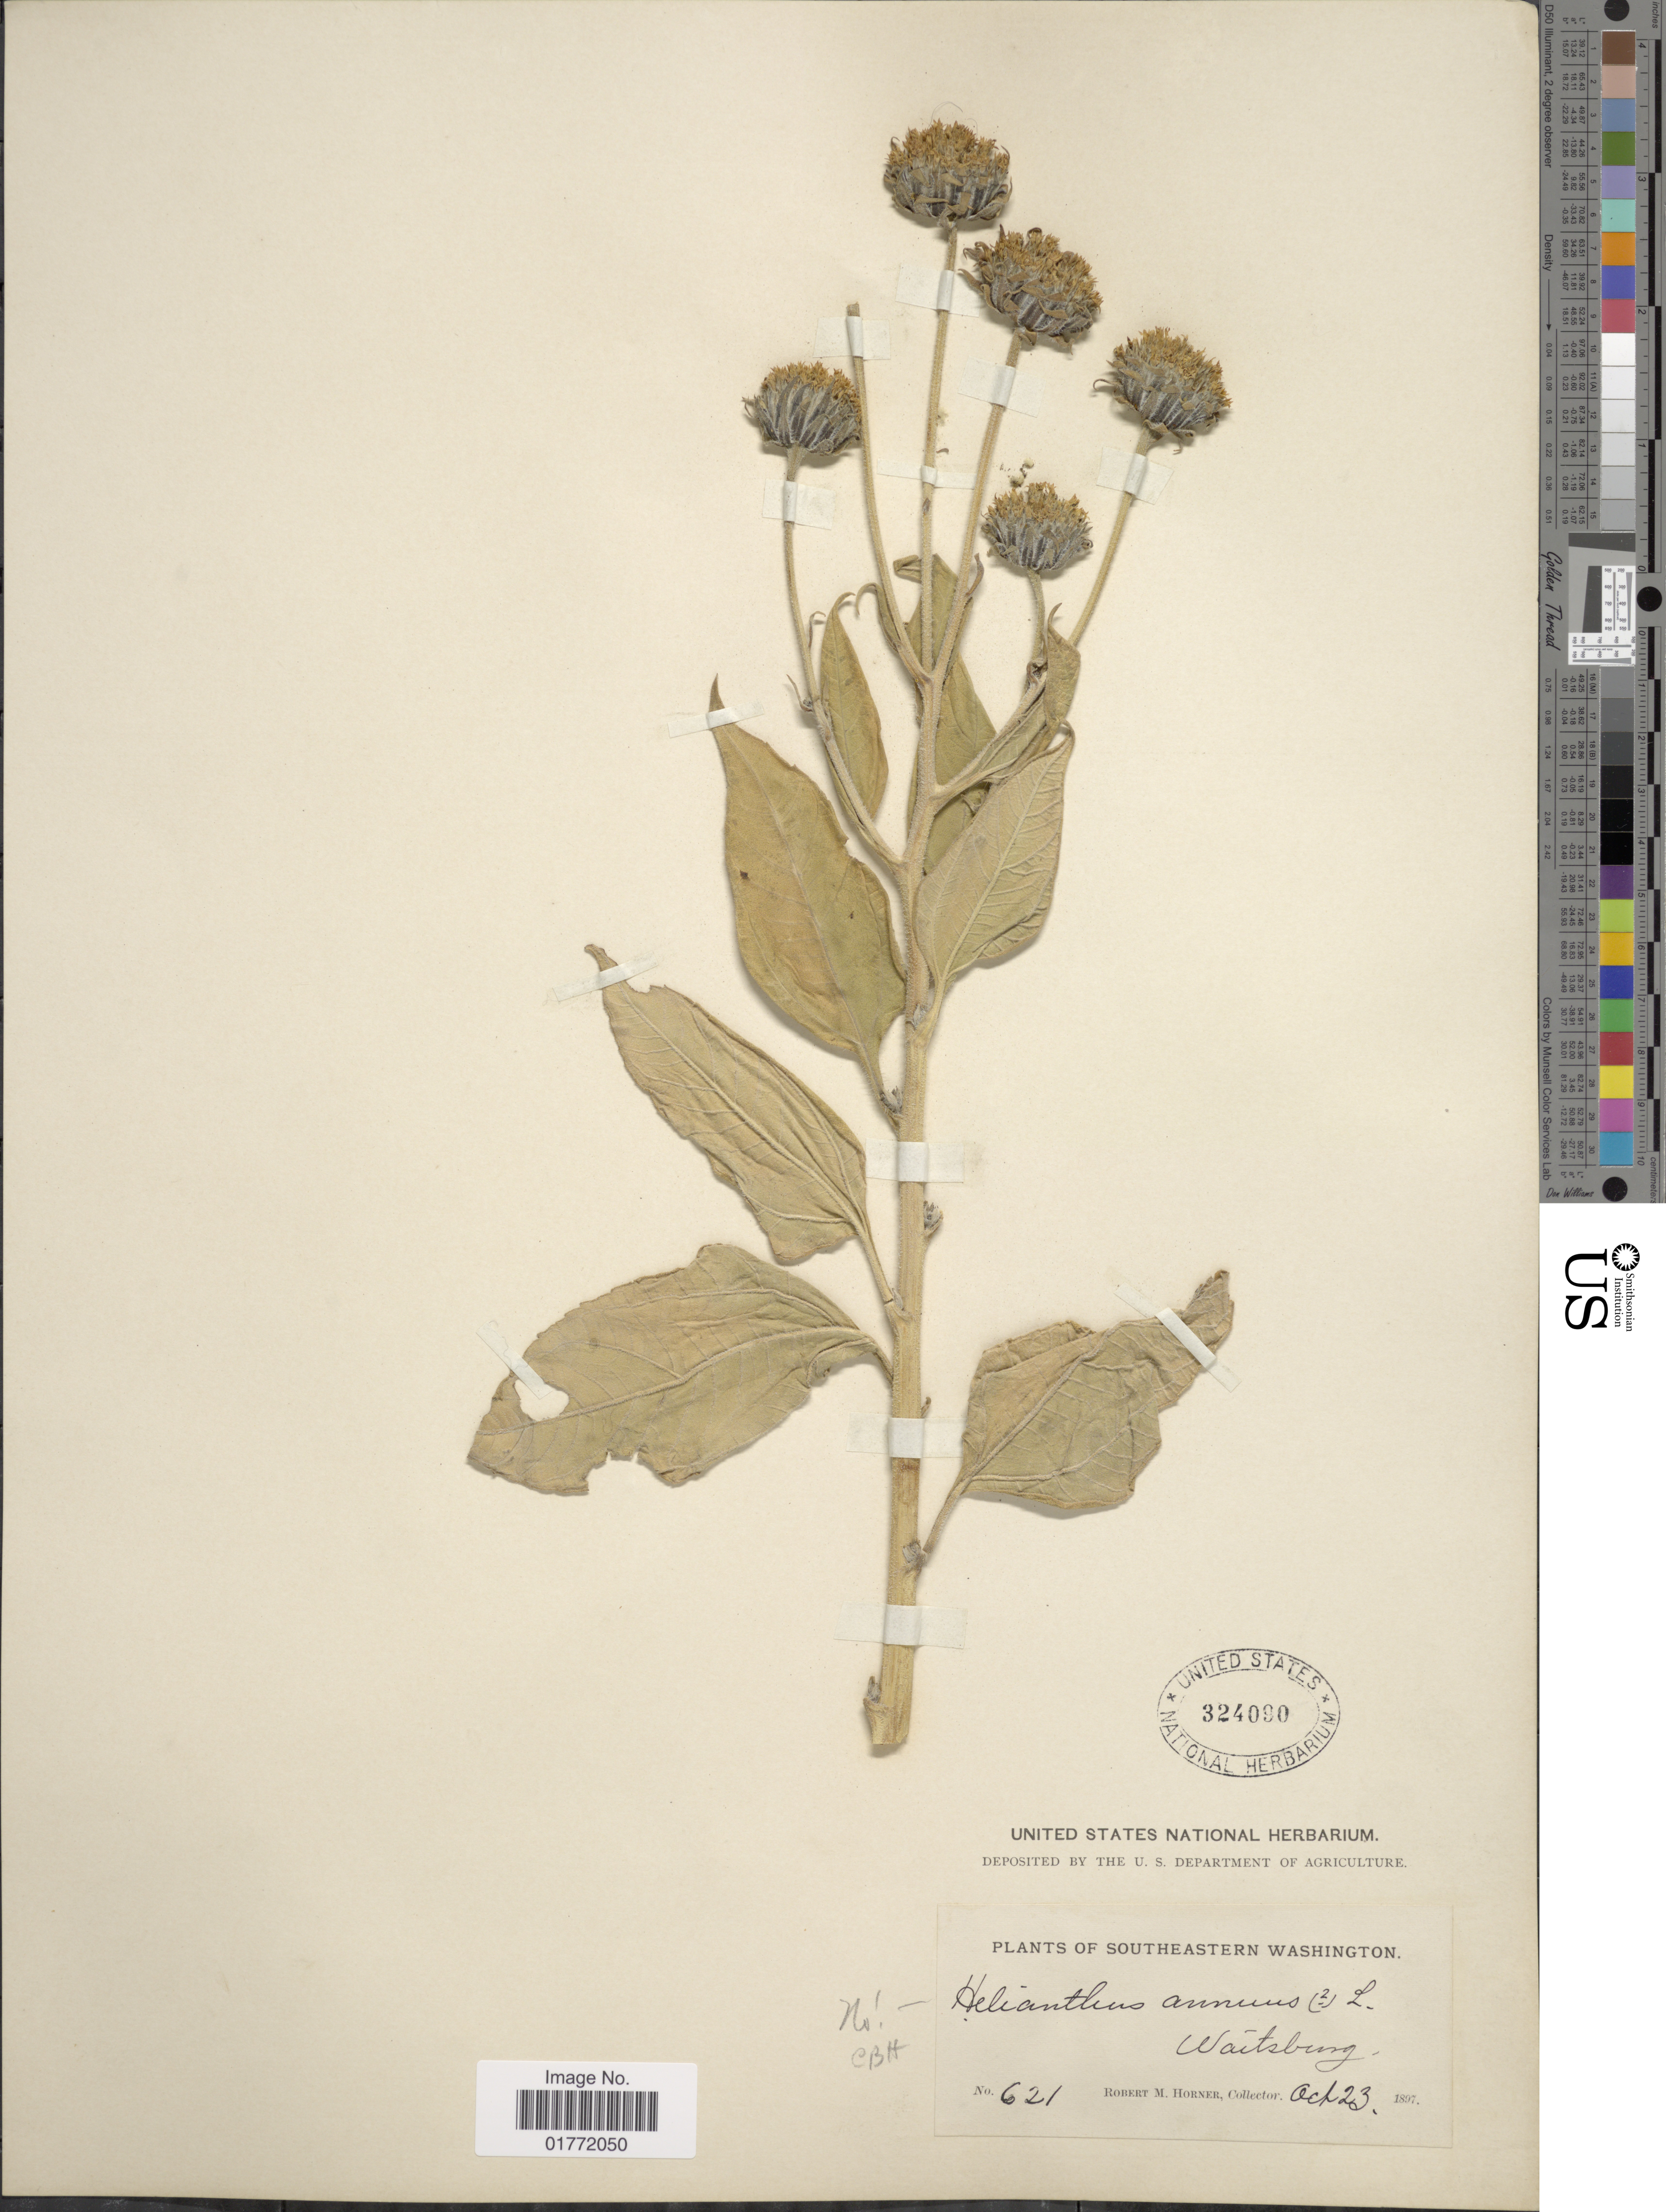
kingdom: Plantae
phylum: Tracheophyta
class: Magnoliopsida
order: Asterales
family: Asteraceae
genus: Helianthus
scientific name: Helianthus sp.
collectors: R. Horner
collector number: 621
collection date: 1897-10-23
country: United States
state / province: Washington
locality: Southeastern Washington, Waitsbung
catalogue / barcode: US 324090